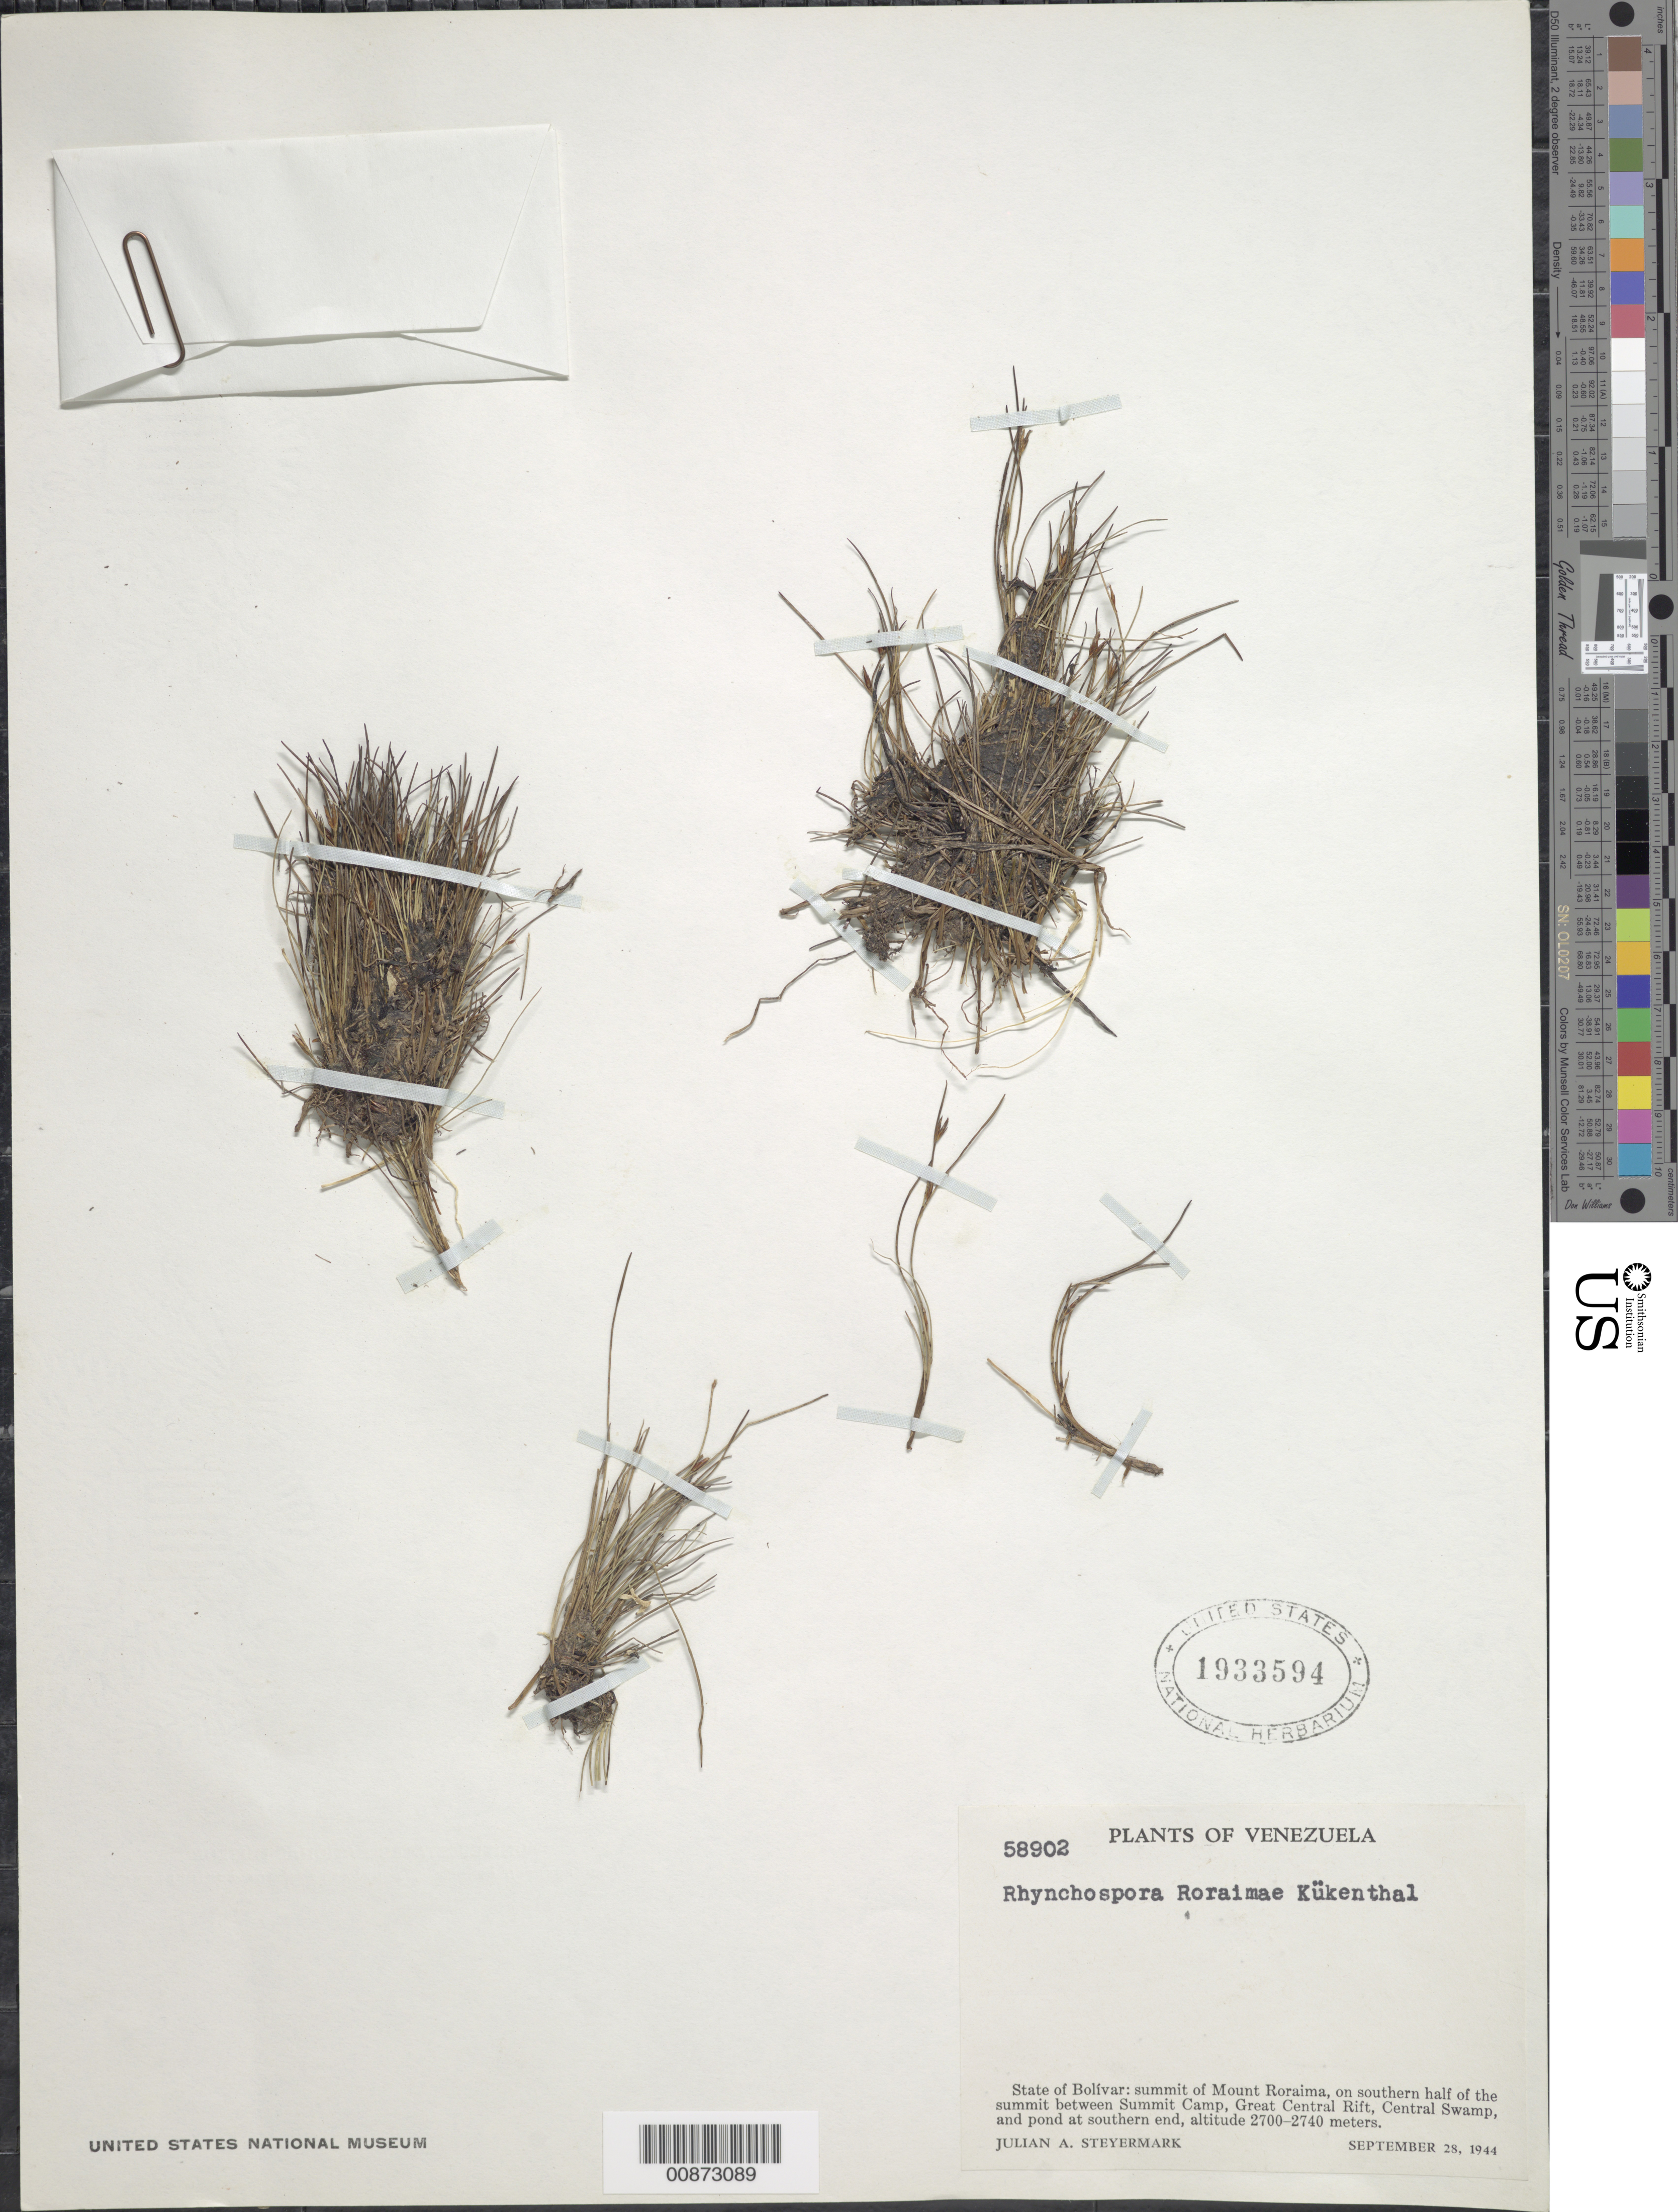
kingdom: Plantae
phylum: Tracheophyta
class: Liliopsida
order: Poales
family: Cyperaceae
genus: Rhynchospora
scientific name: Rhynchospora roraimae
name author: Kük.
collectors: J. Steyermark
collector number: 58902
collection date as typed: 28-Sep-44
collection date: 1944-09-28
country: Venezuela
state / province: Bolívar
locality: Mt. Roraima, between Summit Camp, Great Central Rift, Central Swamp and pond at S end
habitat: Summit of mount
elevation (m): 2700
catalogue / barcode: US 1933594